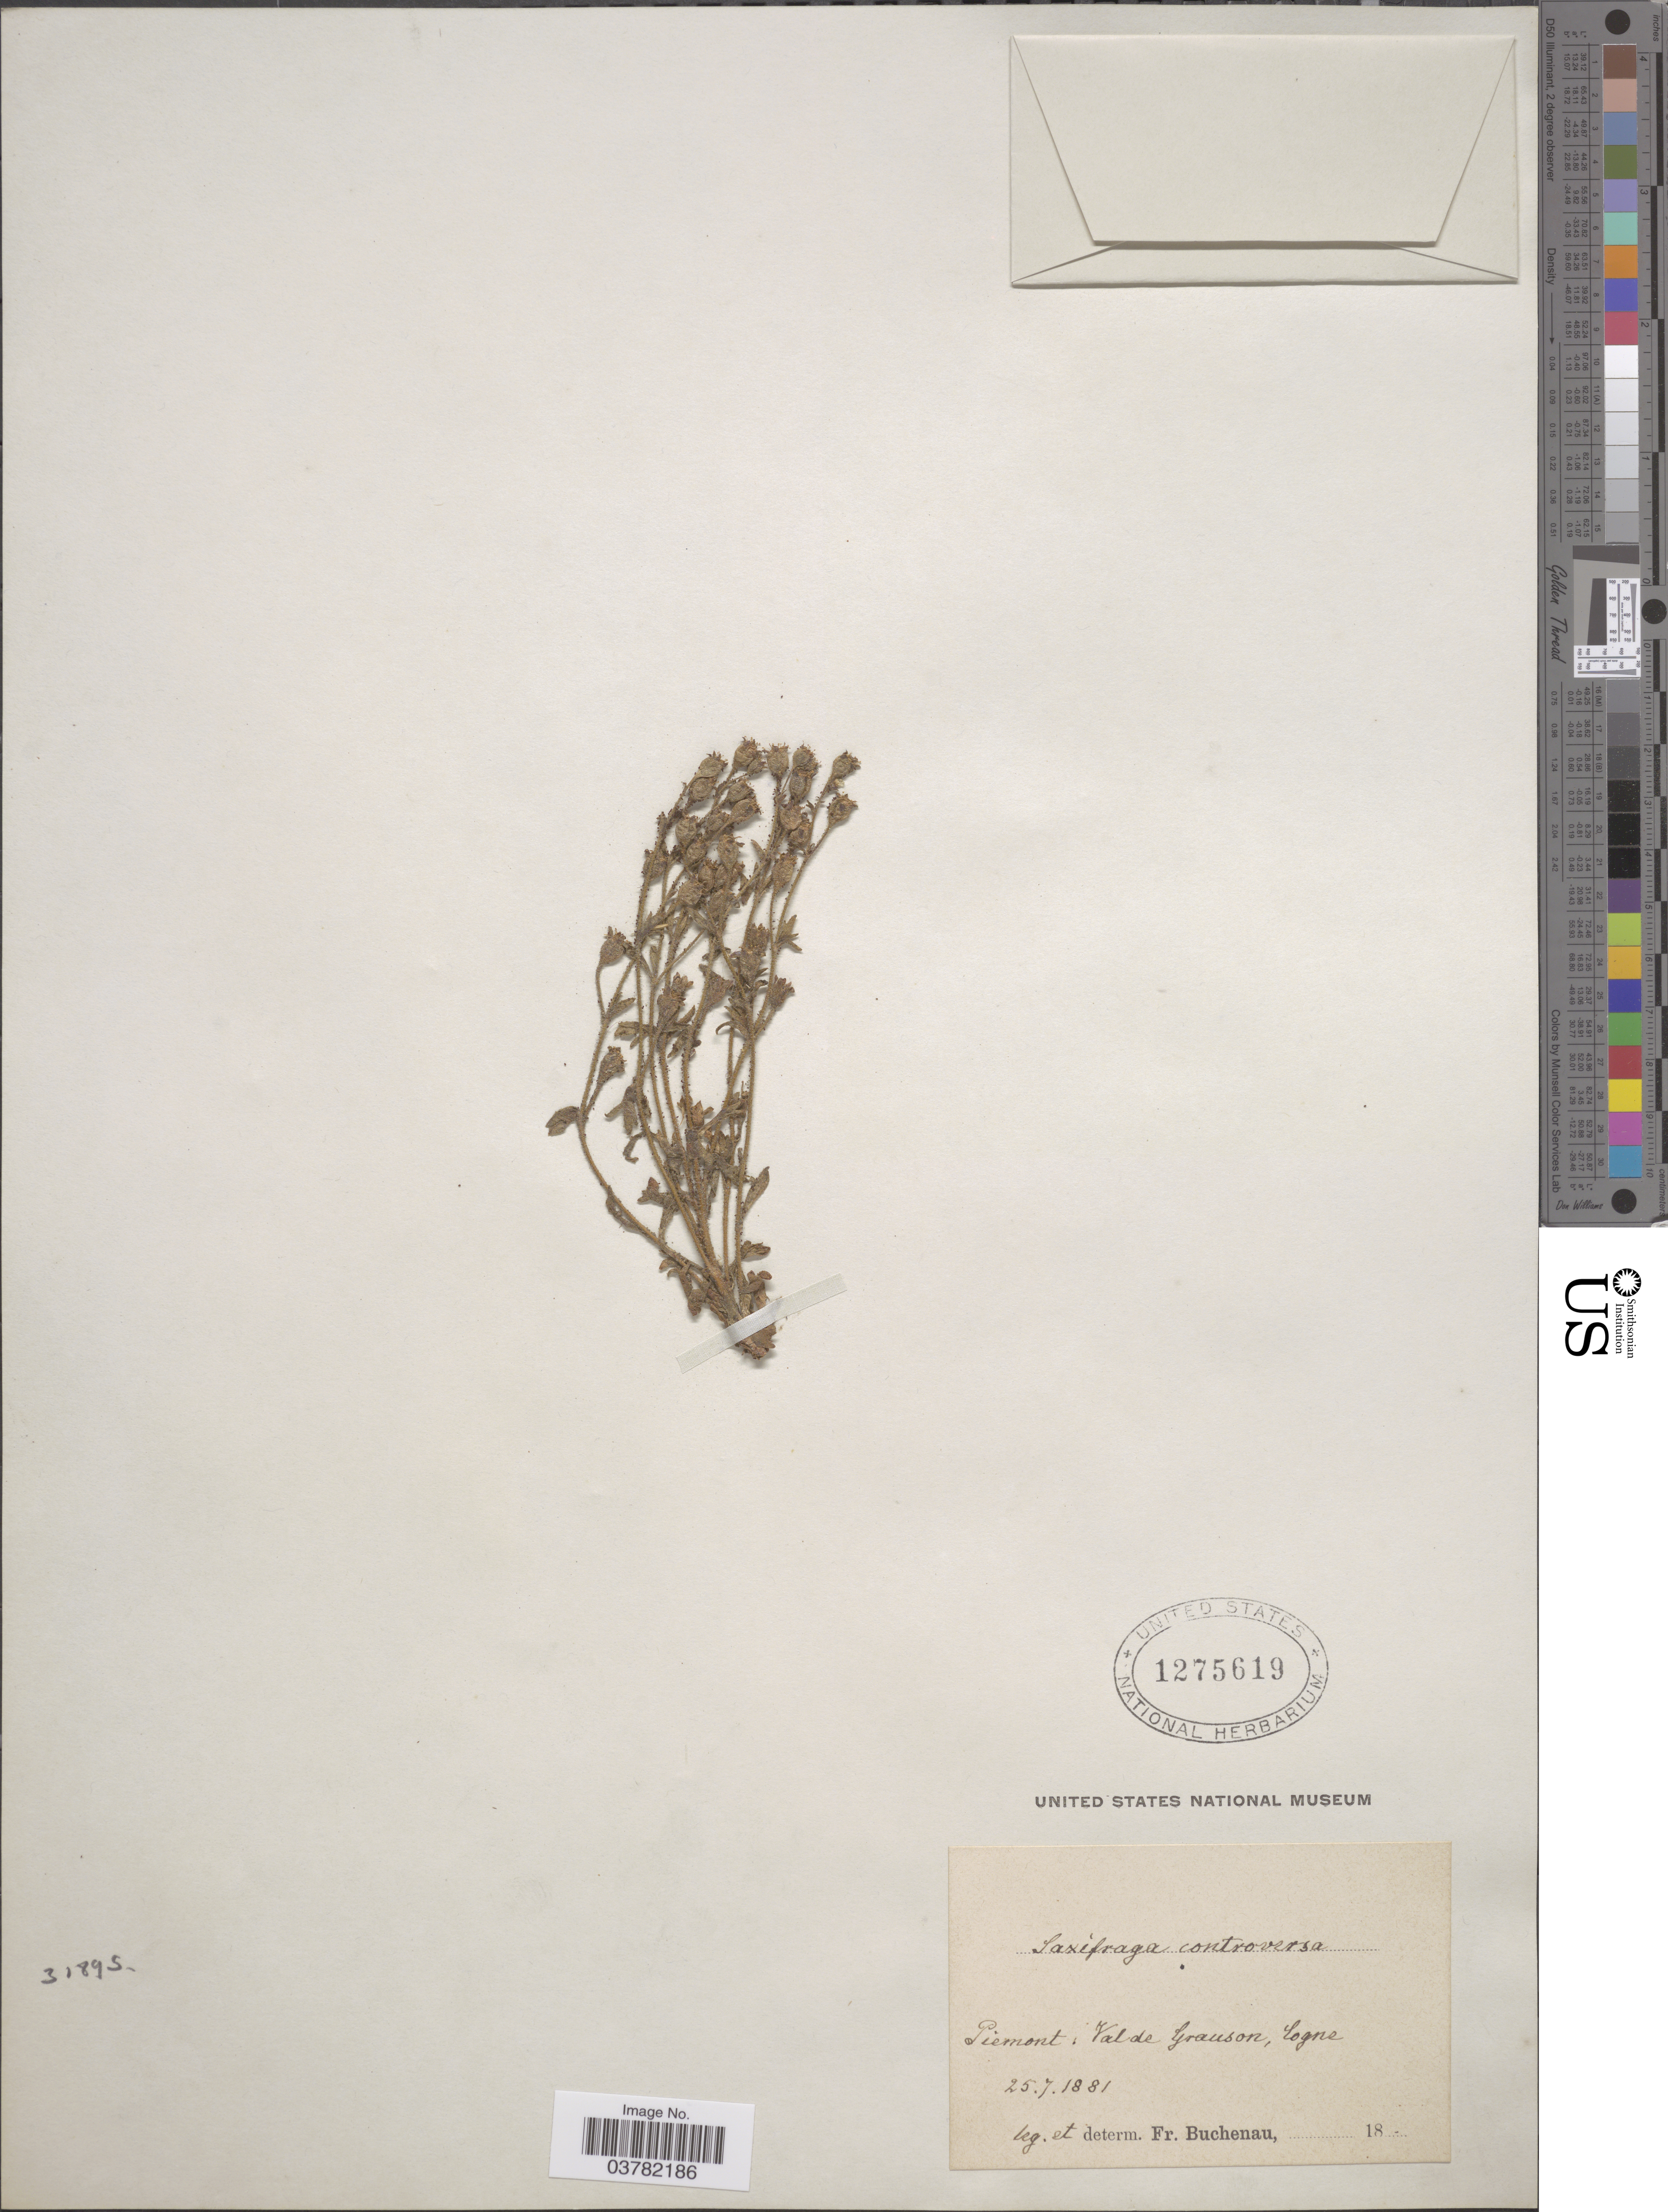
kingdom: Plantae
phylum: Tracheophyta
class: Magnoliopsida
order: Saxifragales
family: Saxifragaceae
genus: Saxifraga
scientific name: Saxifraga controversa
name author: Sternb.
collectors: F. Buchenau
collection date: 1881-07-25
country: Italy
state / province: Piedmont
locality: Piemont : Val de Grauson, logns.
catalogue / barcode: US 1275619